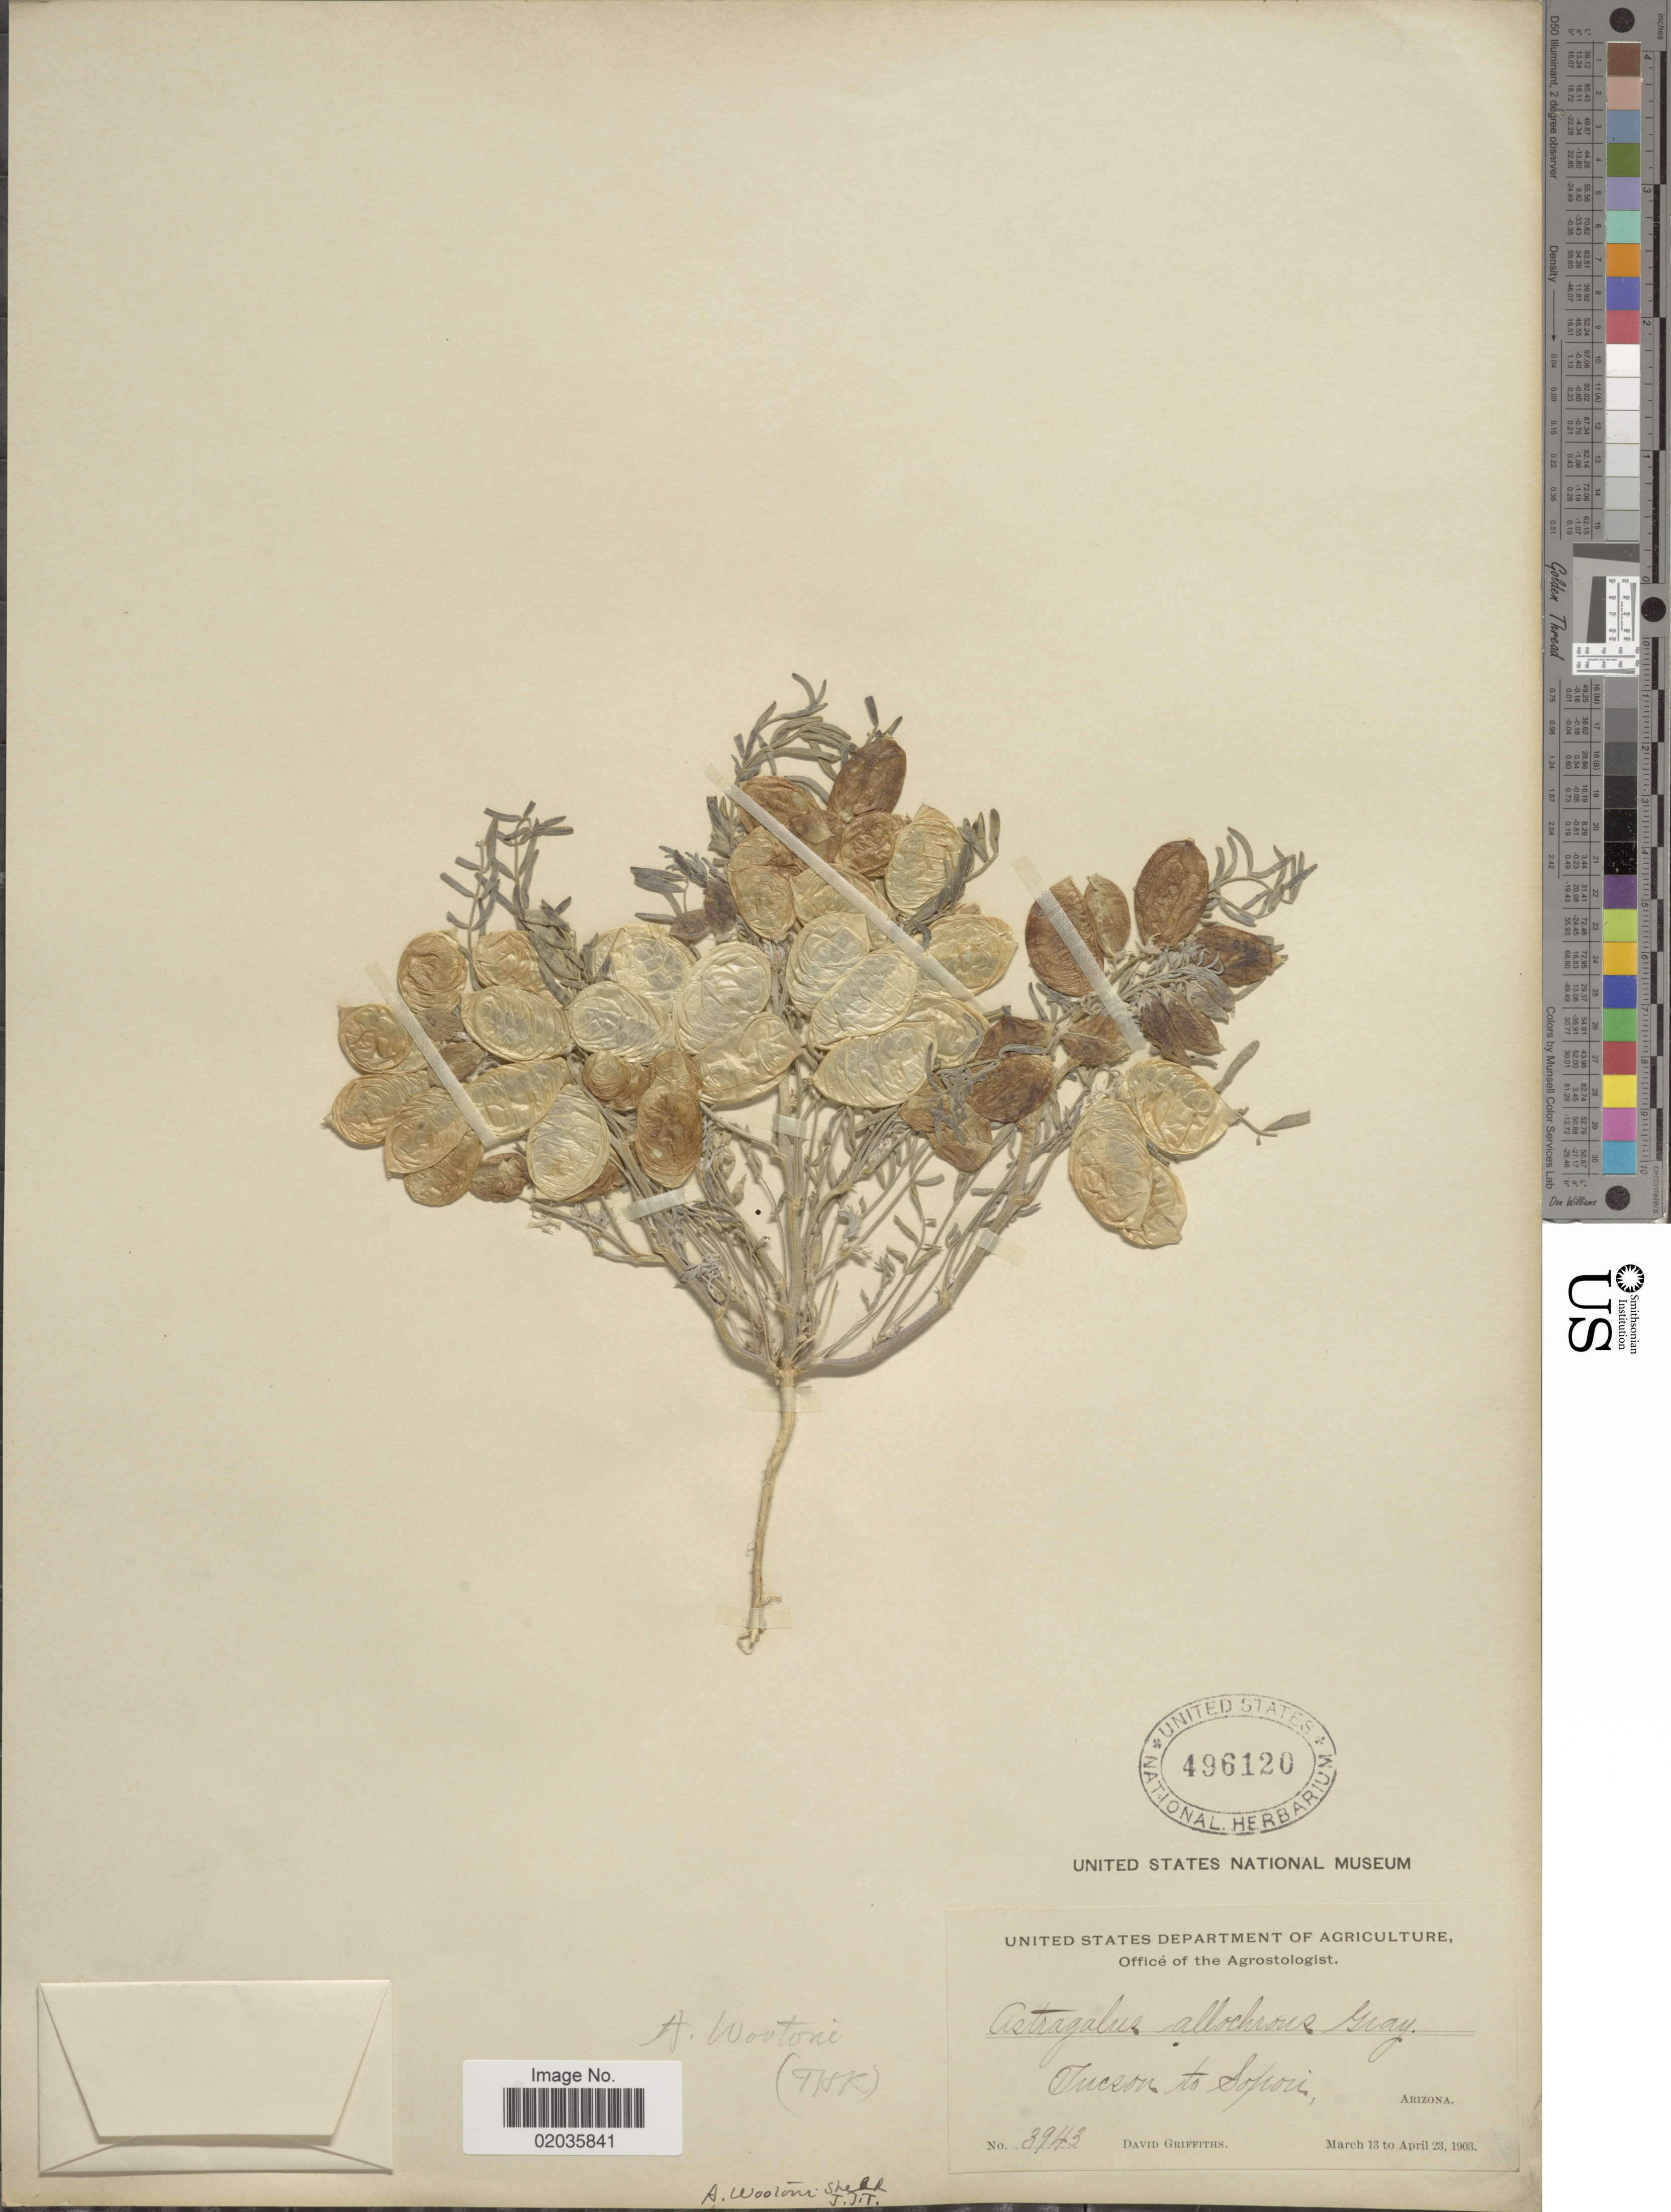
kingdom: Plantae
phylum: Tracheophyta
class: Magnoliopsida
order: Fabales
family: Fabaceae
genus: Astragalus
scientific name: Astragalus wootonii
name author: E. Sheld.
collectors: D. Griffiths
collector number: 3943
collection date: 1903-03-13/1903-04-23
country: United States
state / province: Arizona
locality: Tucson to Sopori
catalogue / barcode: US 496120